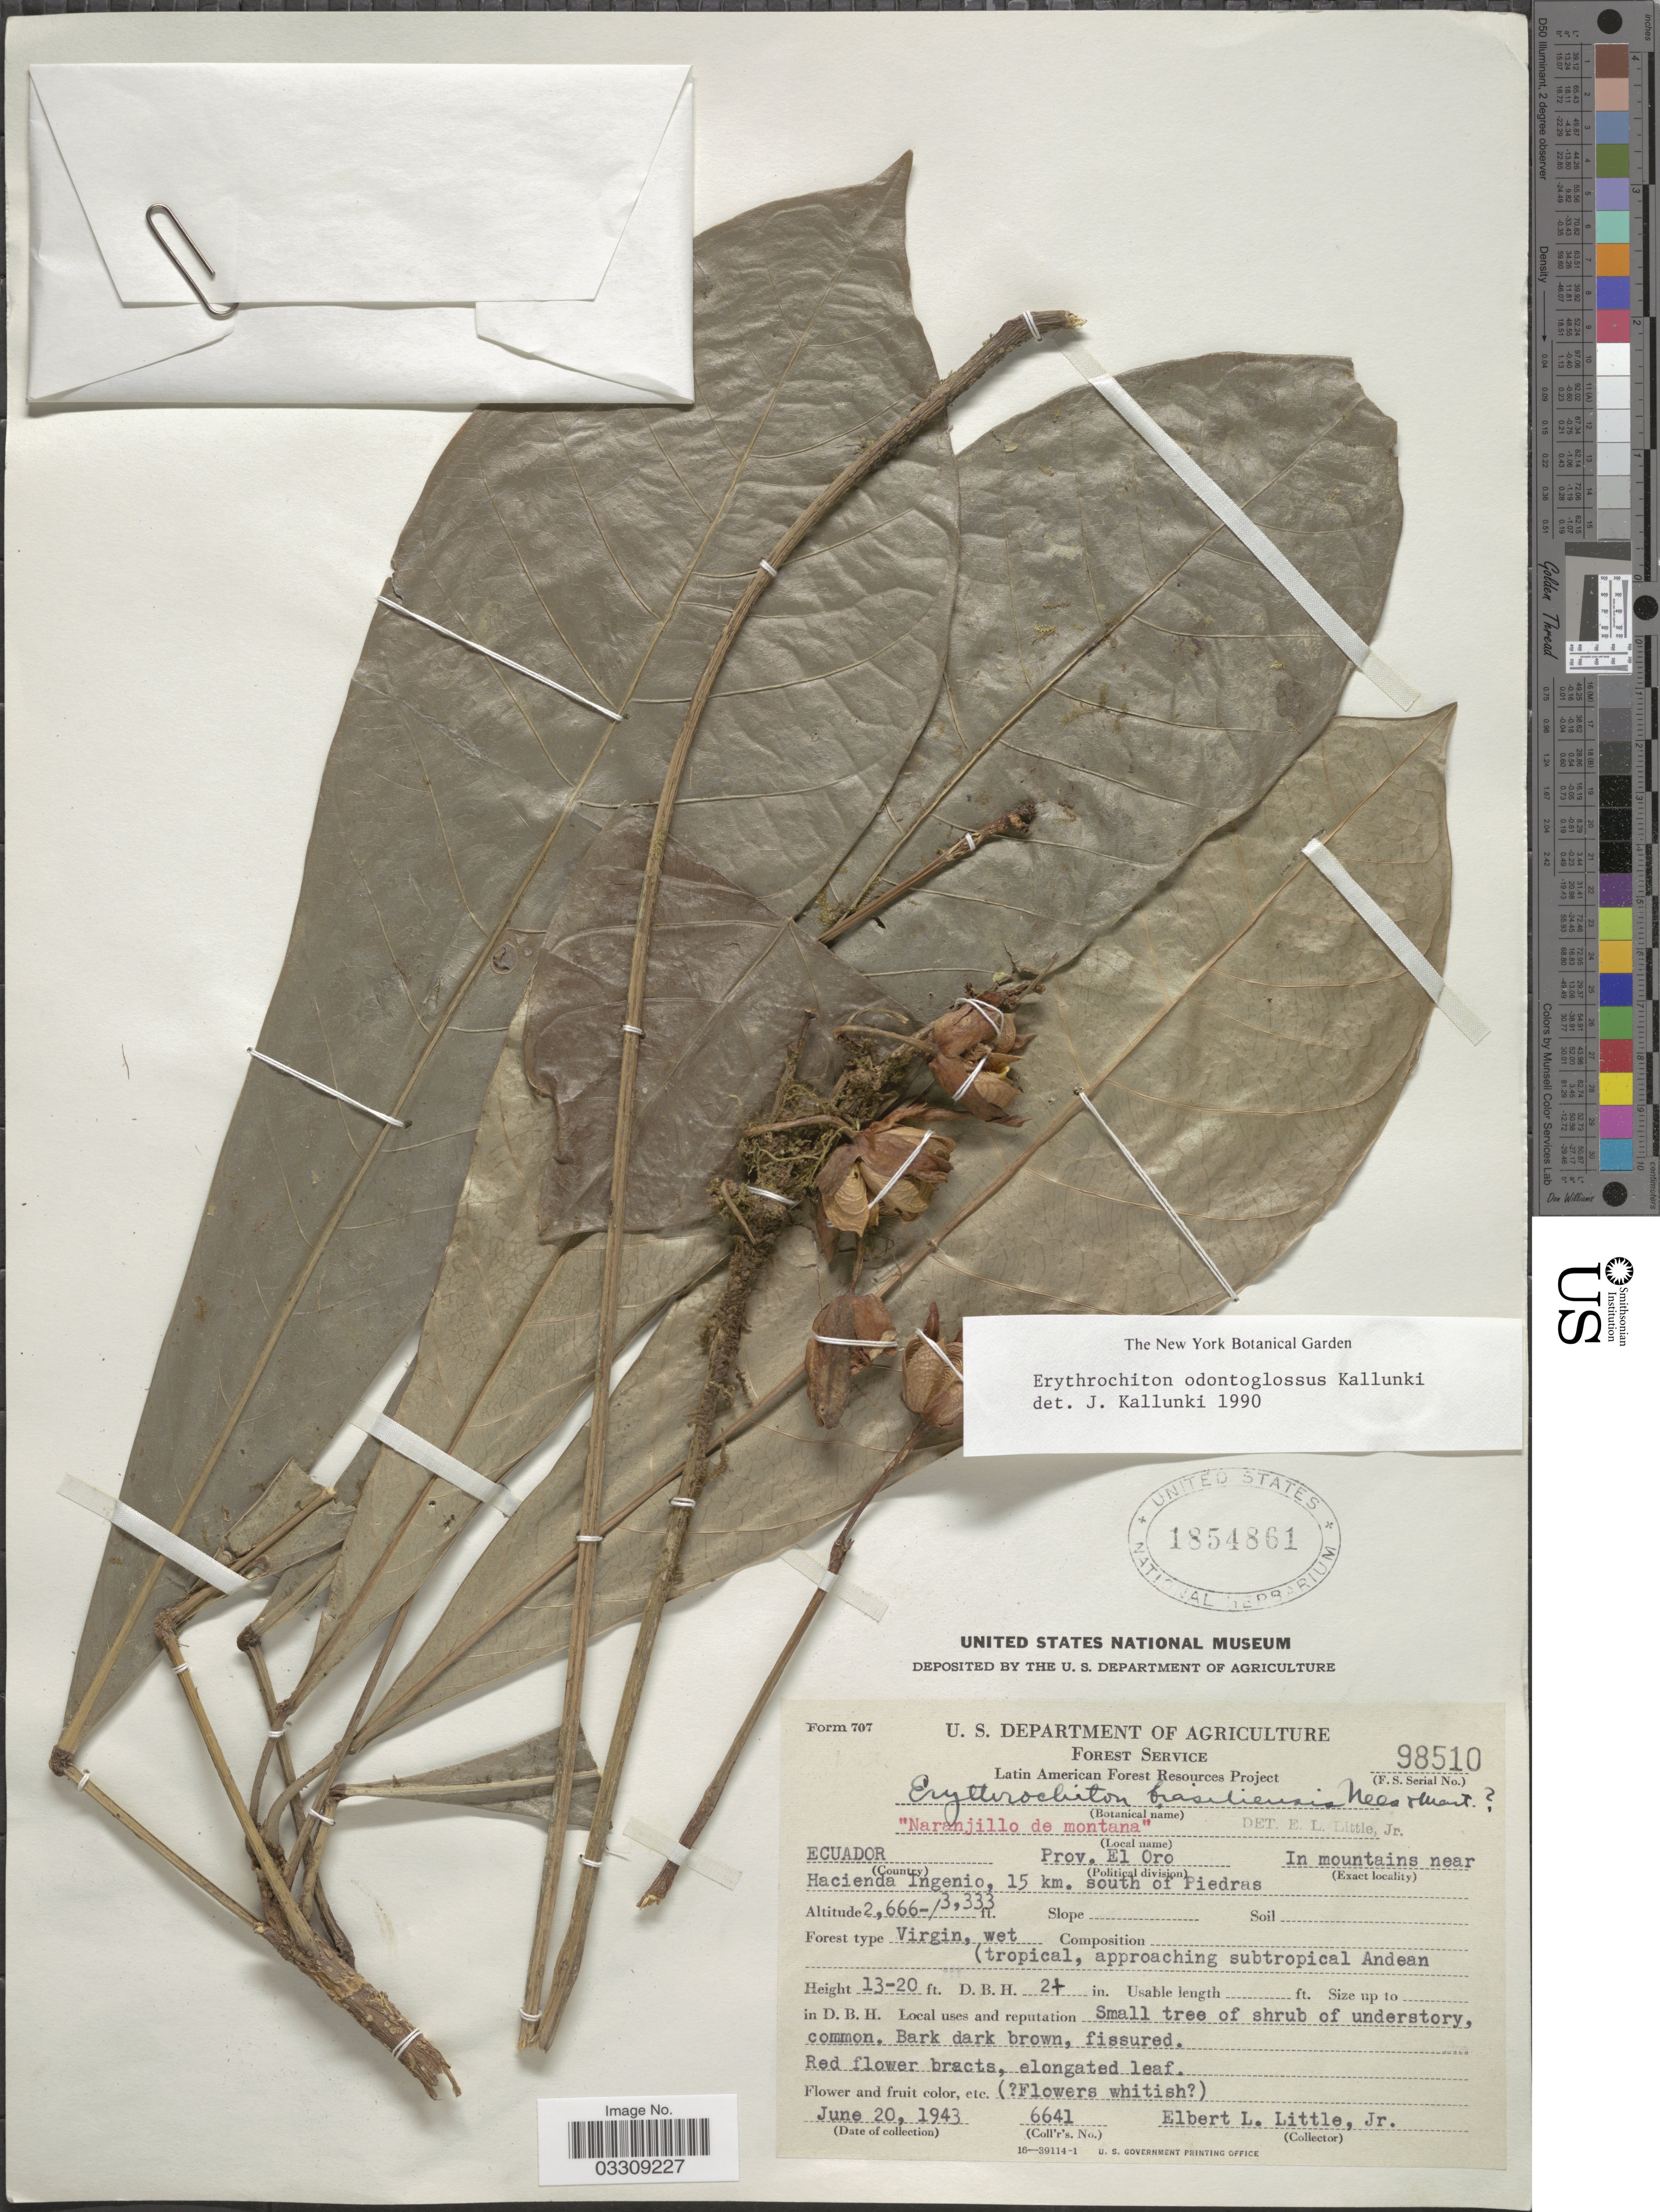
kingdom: Plantae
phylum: Tracheophyta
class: Magnoliopsida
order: Sapindales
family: Rutaceae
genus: Erythrochiton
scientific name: Erythrochiton odontoglossus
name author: Kallunki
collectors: E. L. Little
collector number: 6641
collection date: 1943-06-20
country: Ecuador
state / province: El Oro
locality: In mountains near Hacienda Ingenio, 15 km. south of Piedras.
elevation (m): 813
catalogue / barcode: US 1854861